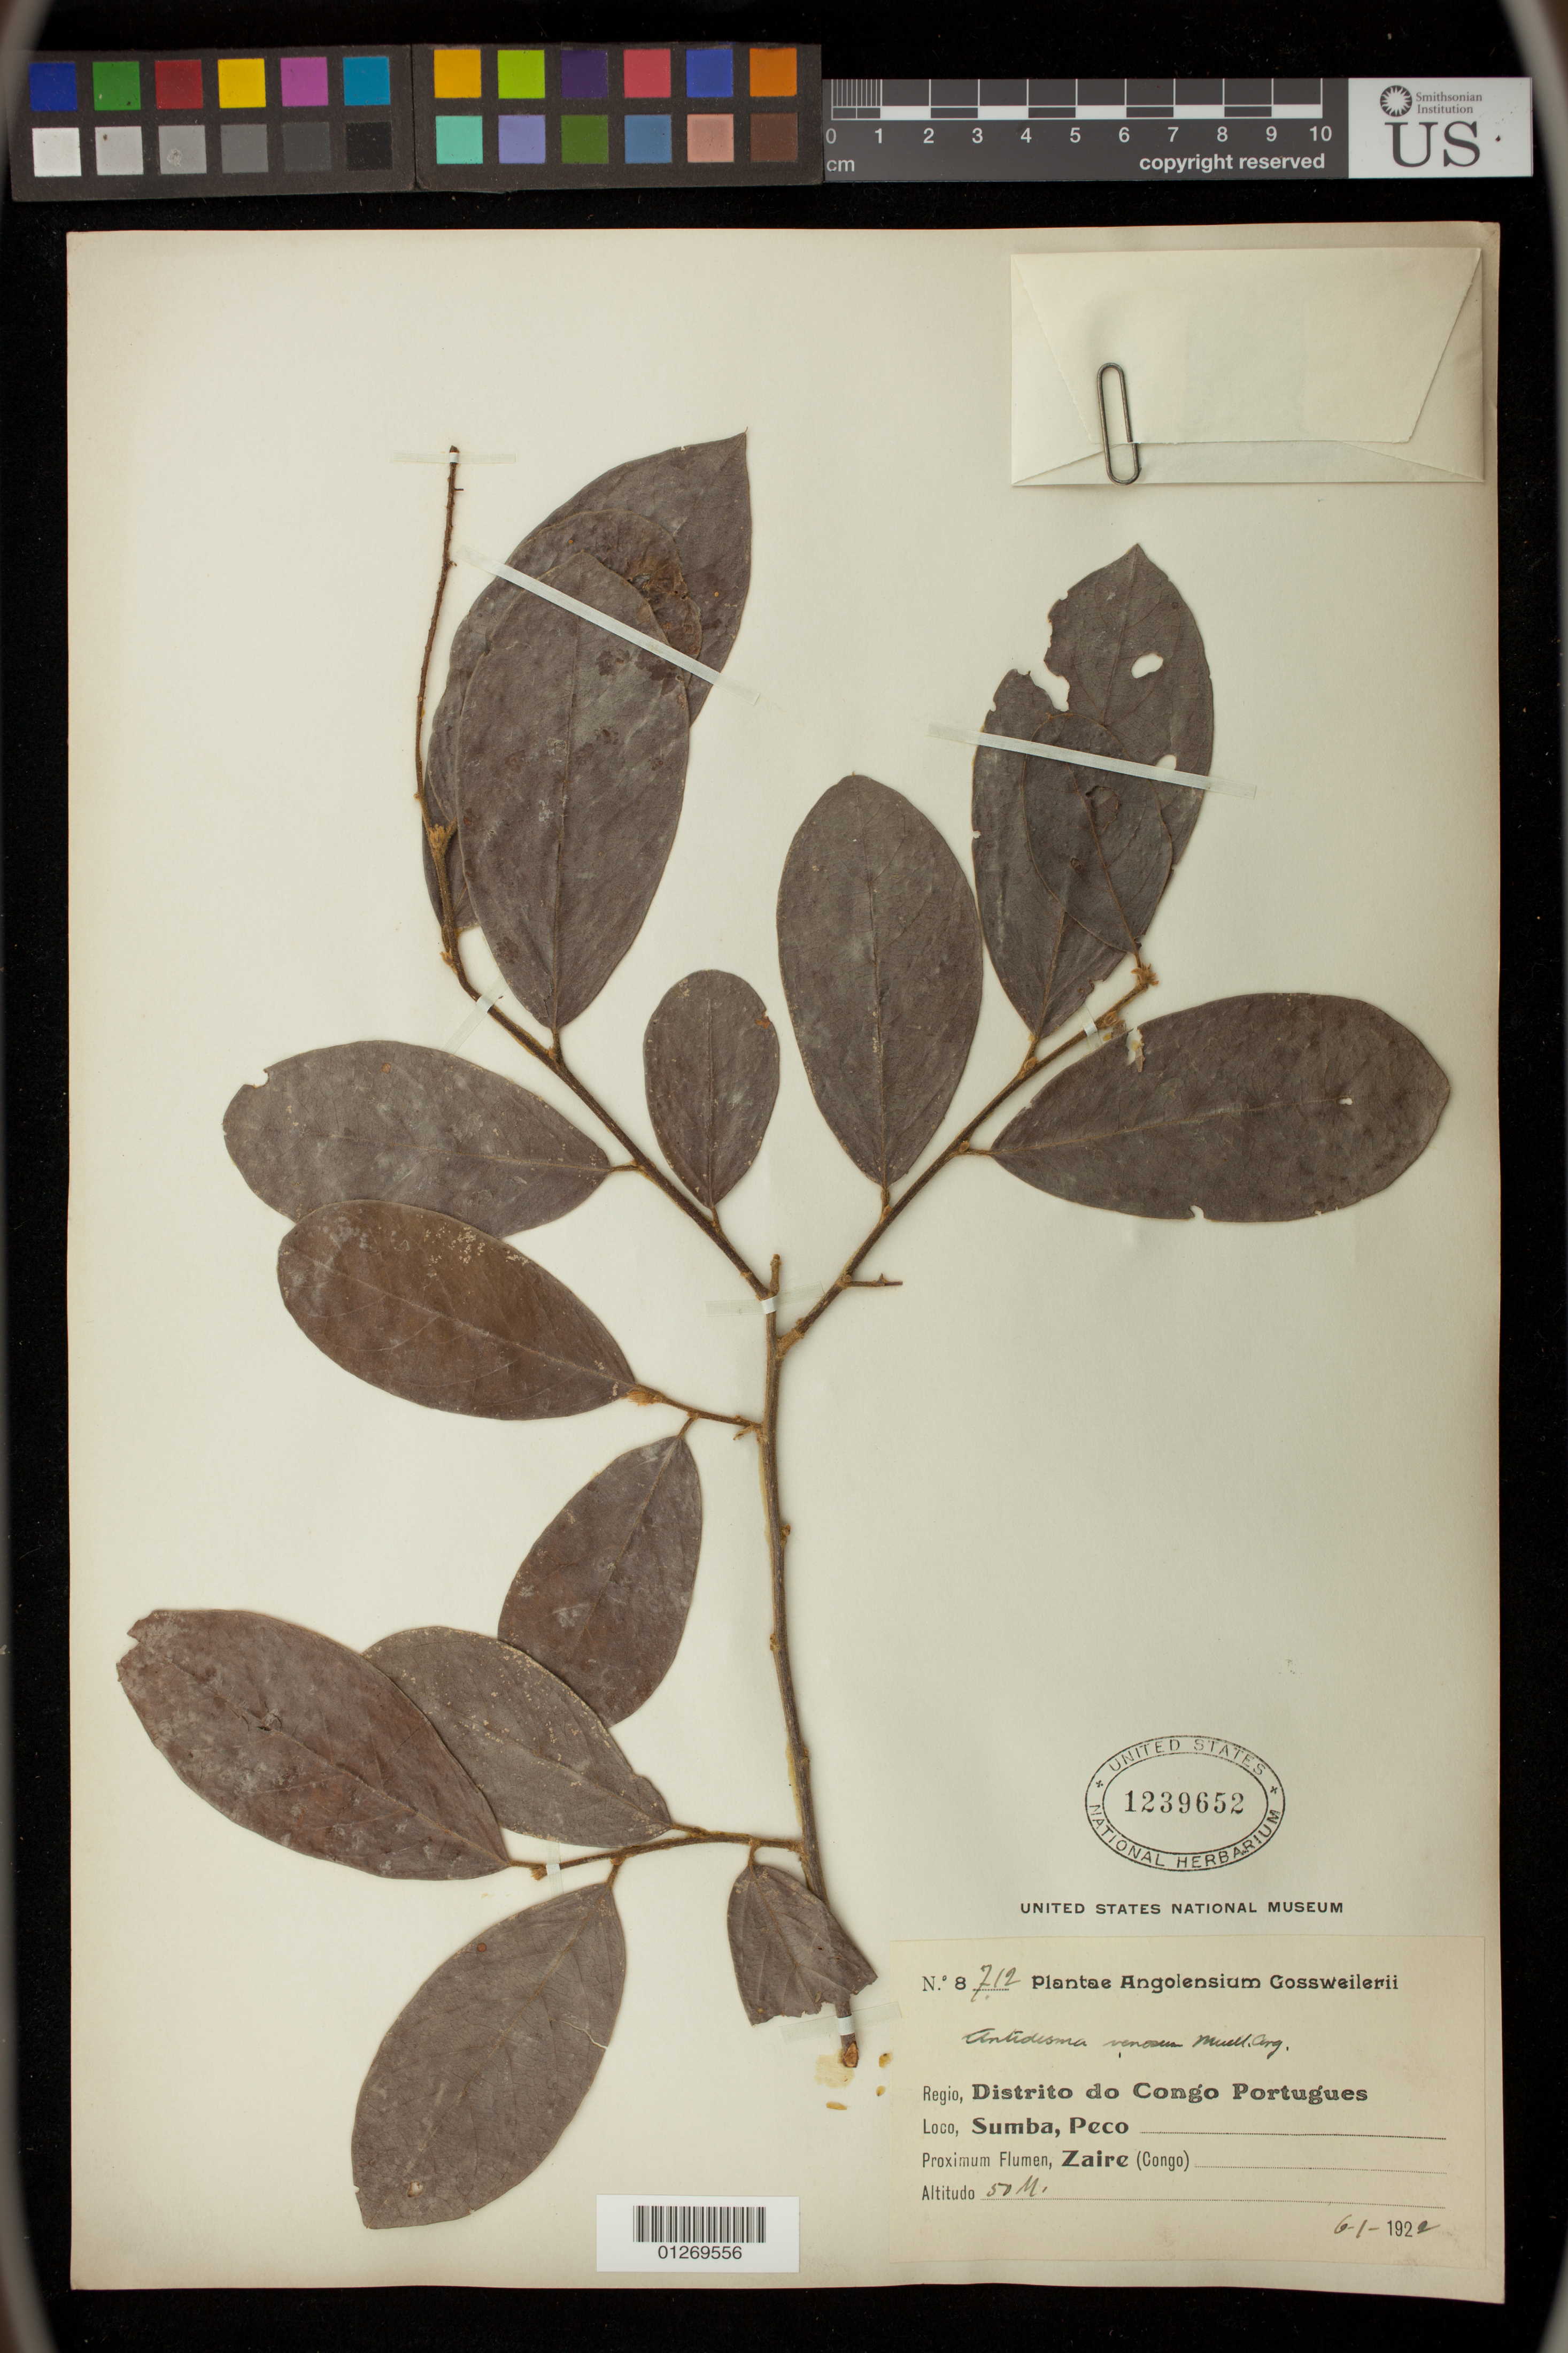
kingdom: Plantae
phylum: Tracheophyta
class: Magnoliopsida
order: Malpighiales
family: Phyllanthaceae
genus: Antidesma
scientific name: Antidesma venosum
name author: E. Mey. ex Tul.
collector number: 8712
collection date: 1922-06-01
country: Angola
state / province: Zaire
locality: Sumba, Peco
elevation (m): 50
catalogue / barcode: US 1239652